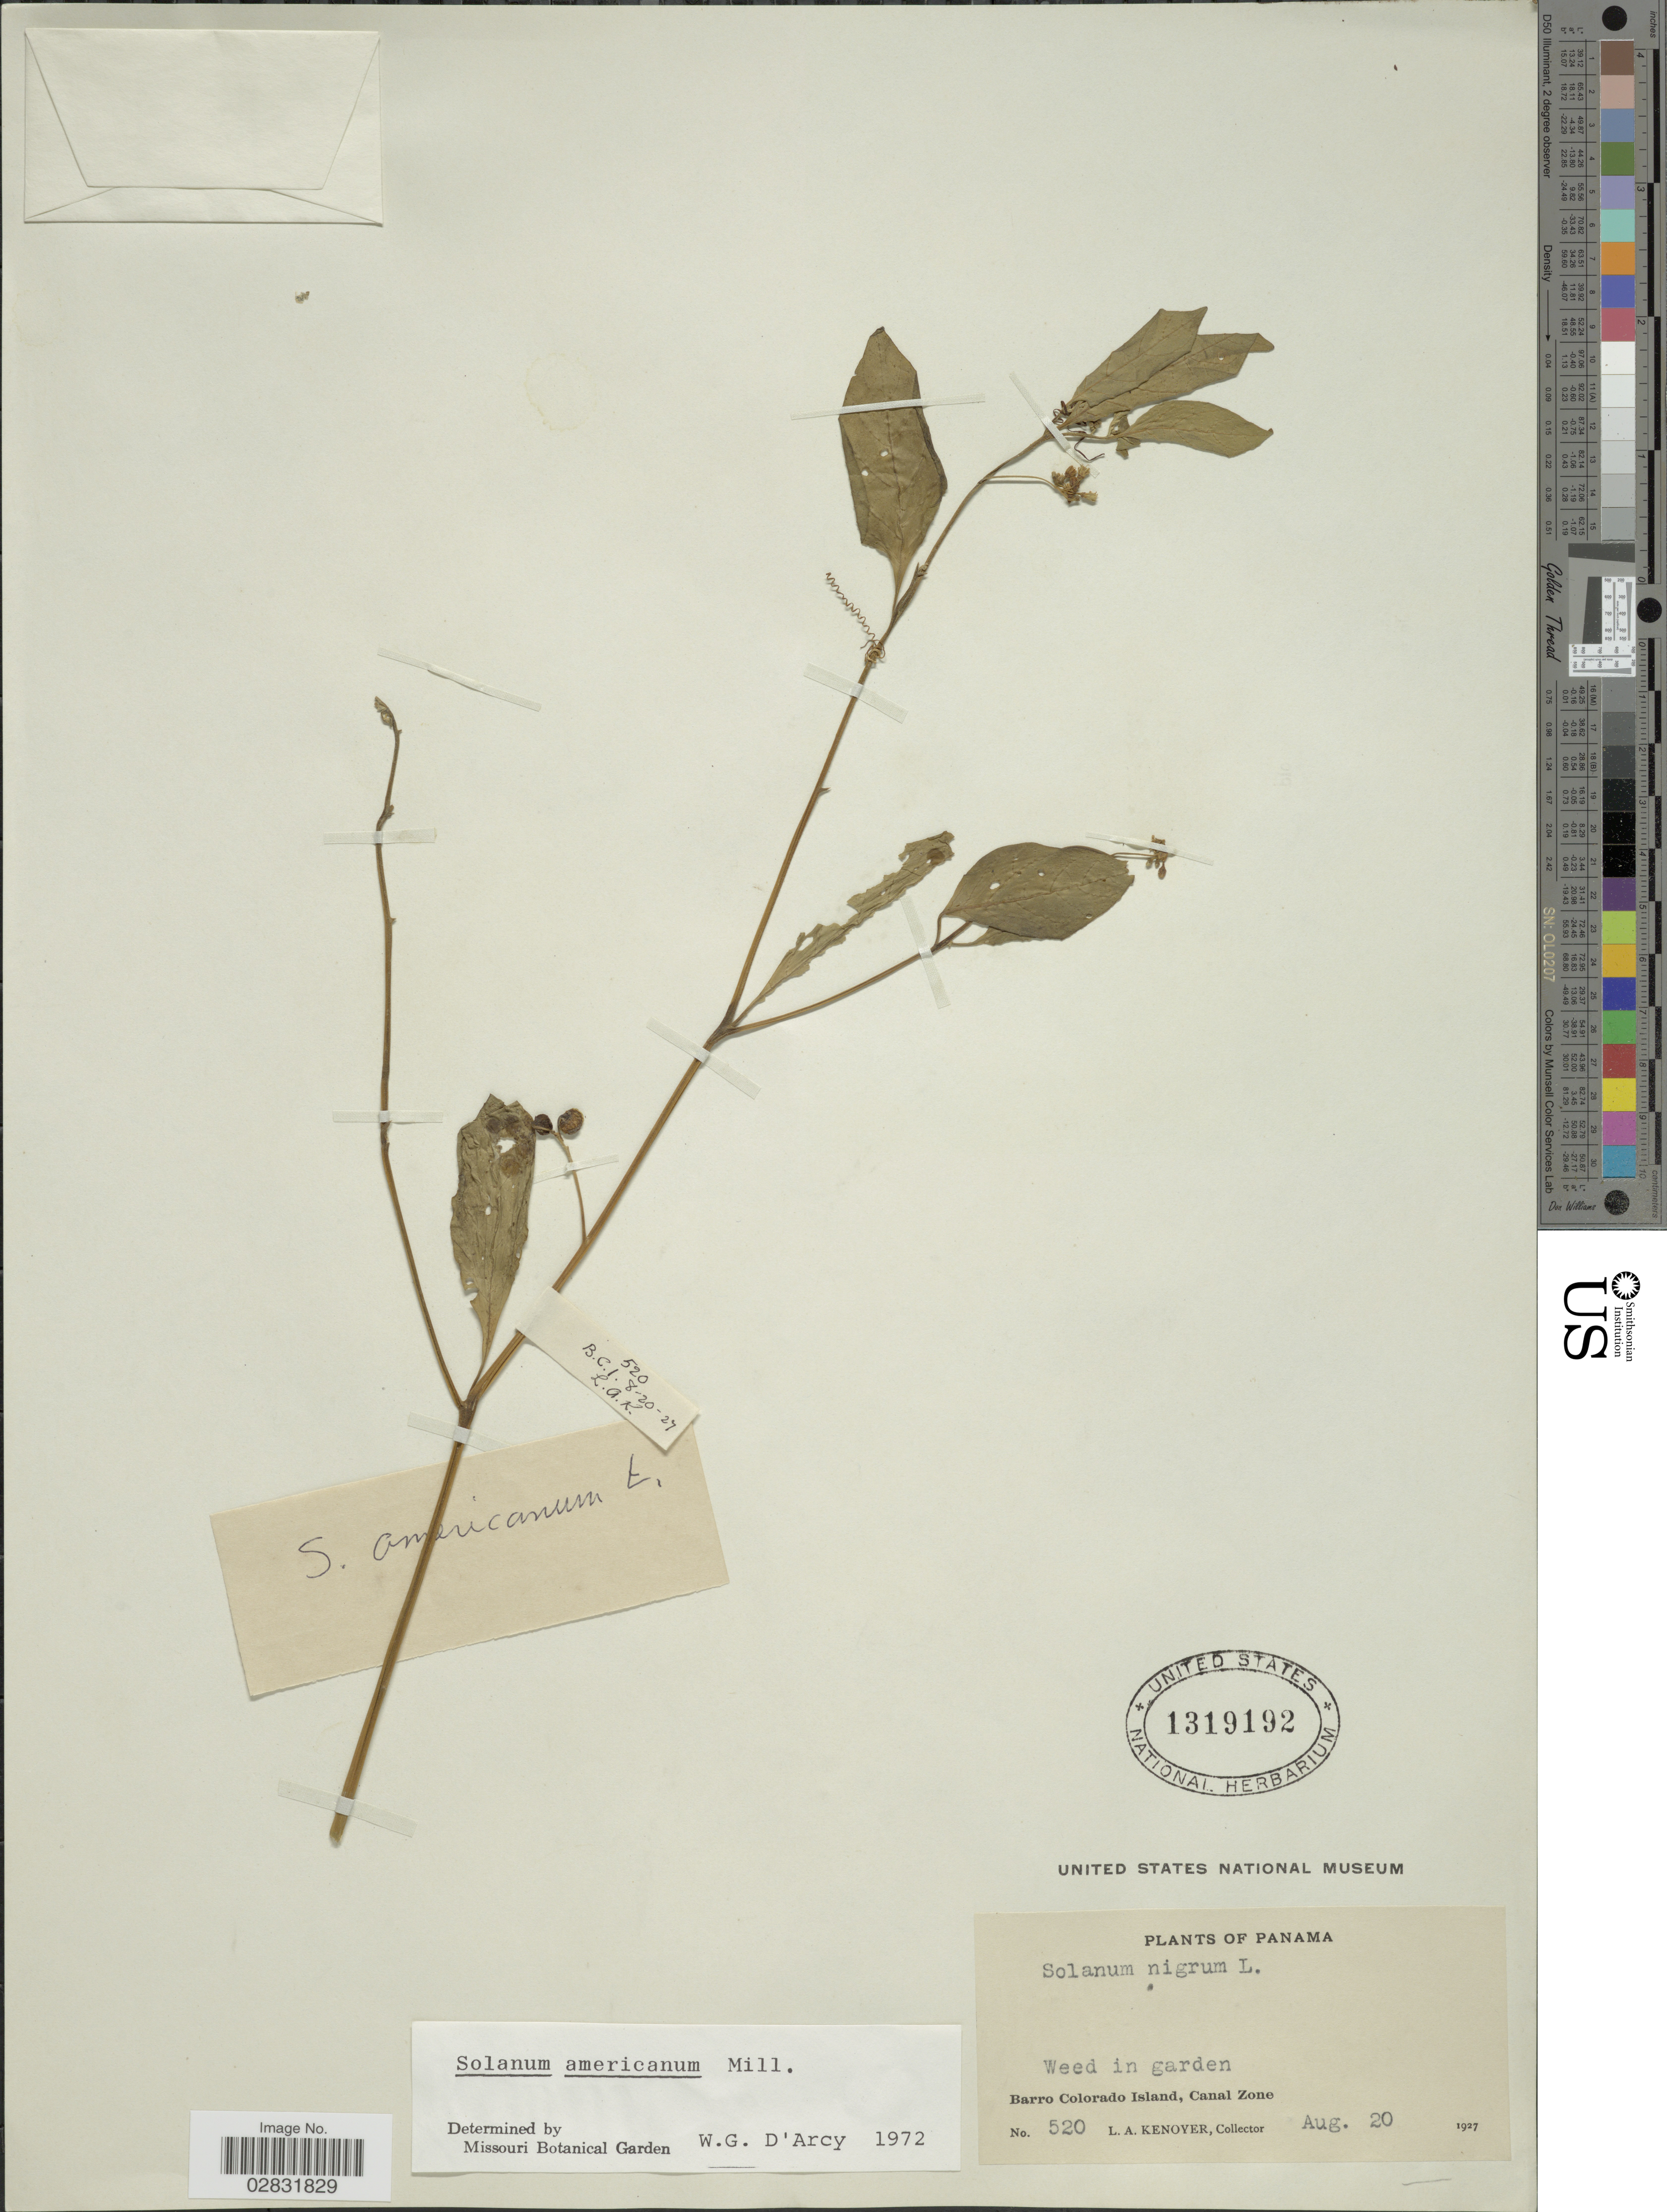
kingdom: Plantae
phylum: Tracheophyta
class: Magnoliopsida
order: Solanales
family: Solanaceae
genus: Solanum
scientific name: Solanum americanum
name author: Mill.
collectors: L. A. Kenoyer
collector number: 520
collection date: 1927-08-20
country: Panama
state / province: Panamá Oeste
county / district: Canal Zone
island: Barro Colorado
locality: Barro Colorado Island, Canal Zone.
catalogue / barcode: US 1319192